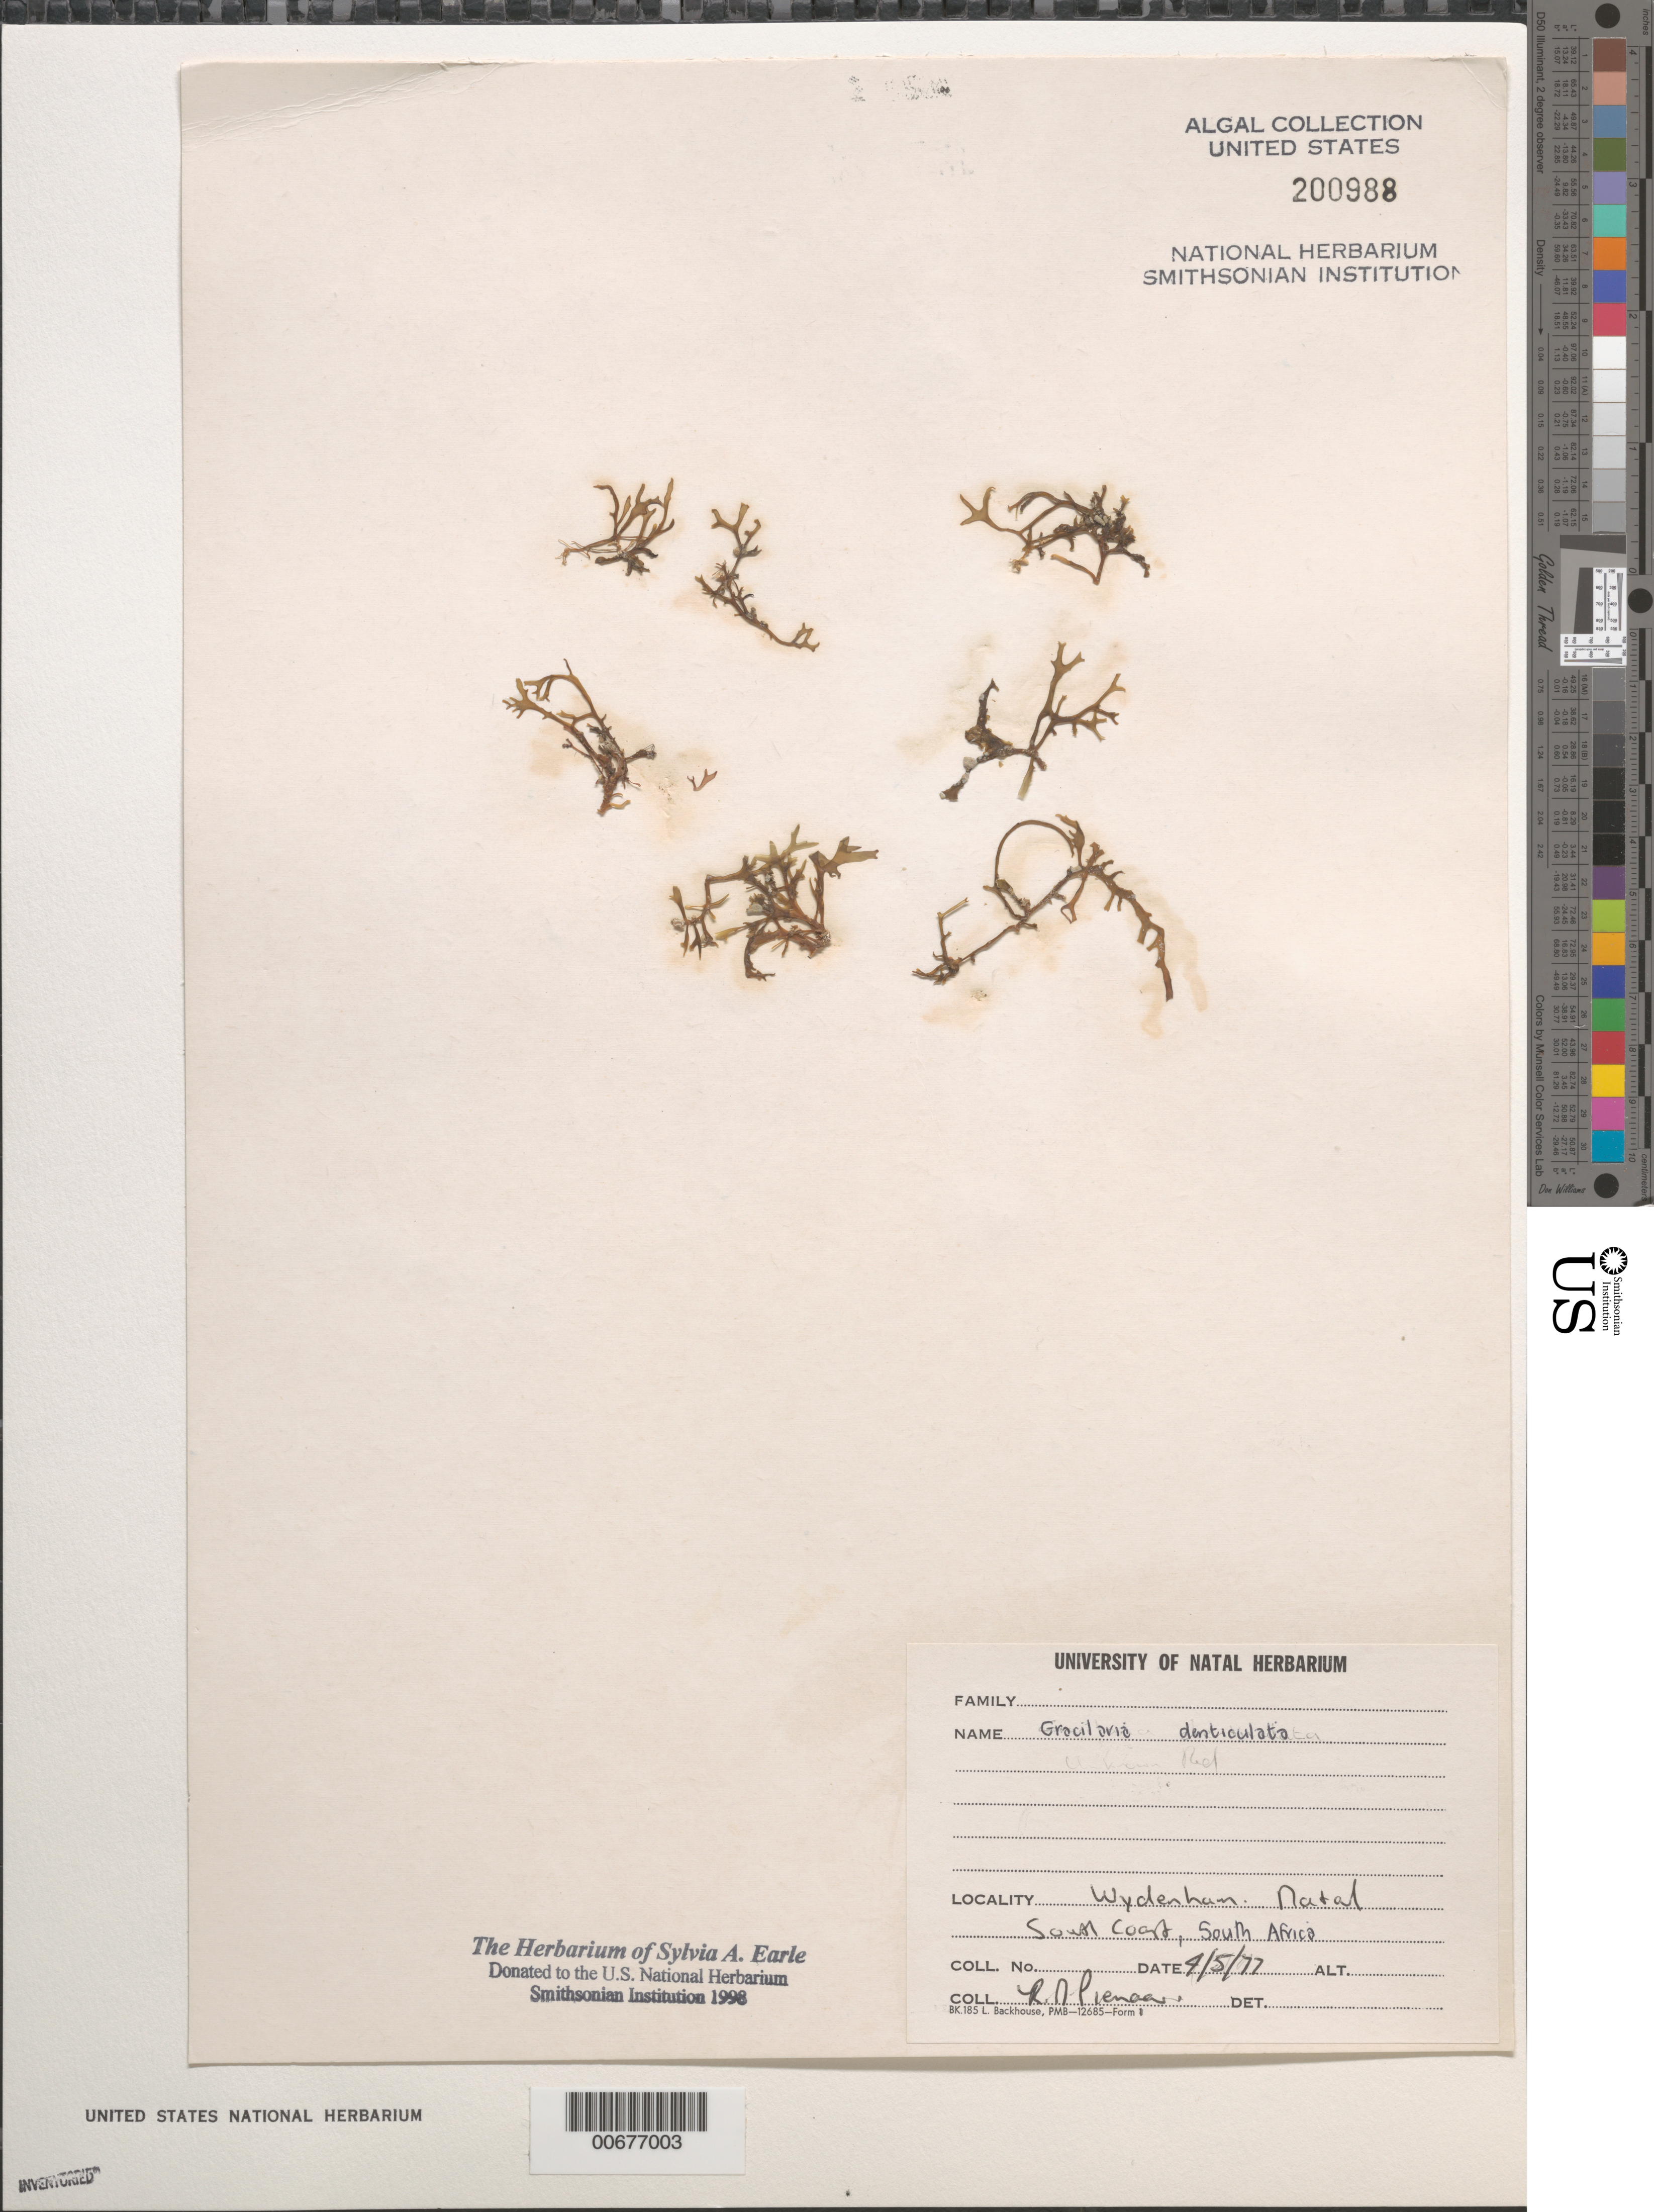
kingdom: Plantae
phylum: Rhodophyta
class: Florideophyceae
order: Gracilariales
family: Gracilariaceae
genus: Gracilaria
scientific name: Gracilaria denticulata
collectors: R. Pienaar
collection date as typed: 04 May 1977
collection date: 1977-05-04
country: South Africa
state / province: KwaZulu-Natal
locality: Widenham (Wydenham), South Coast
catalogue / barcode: US 200988